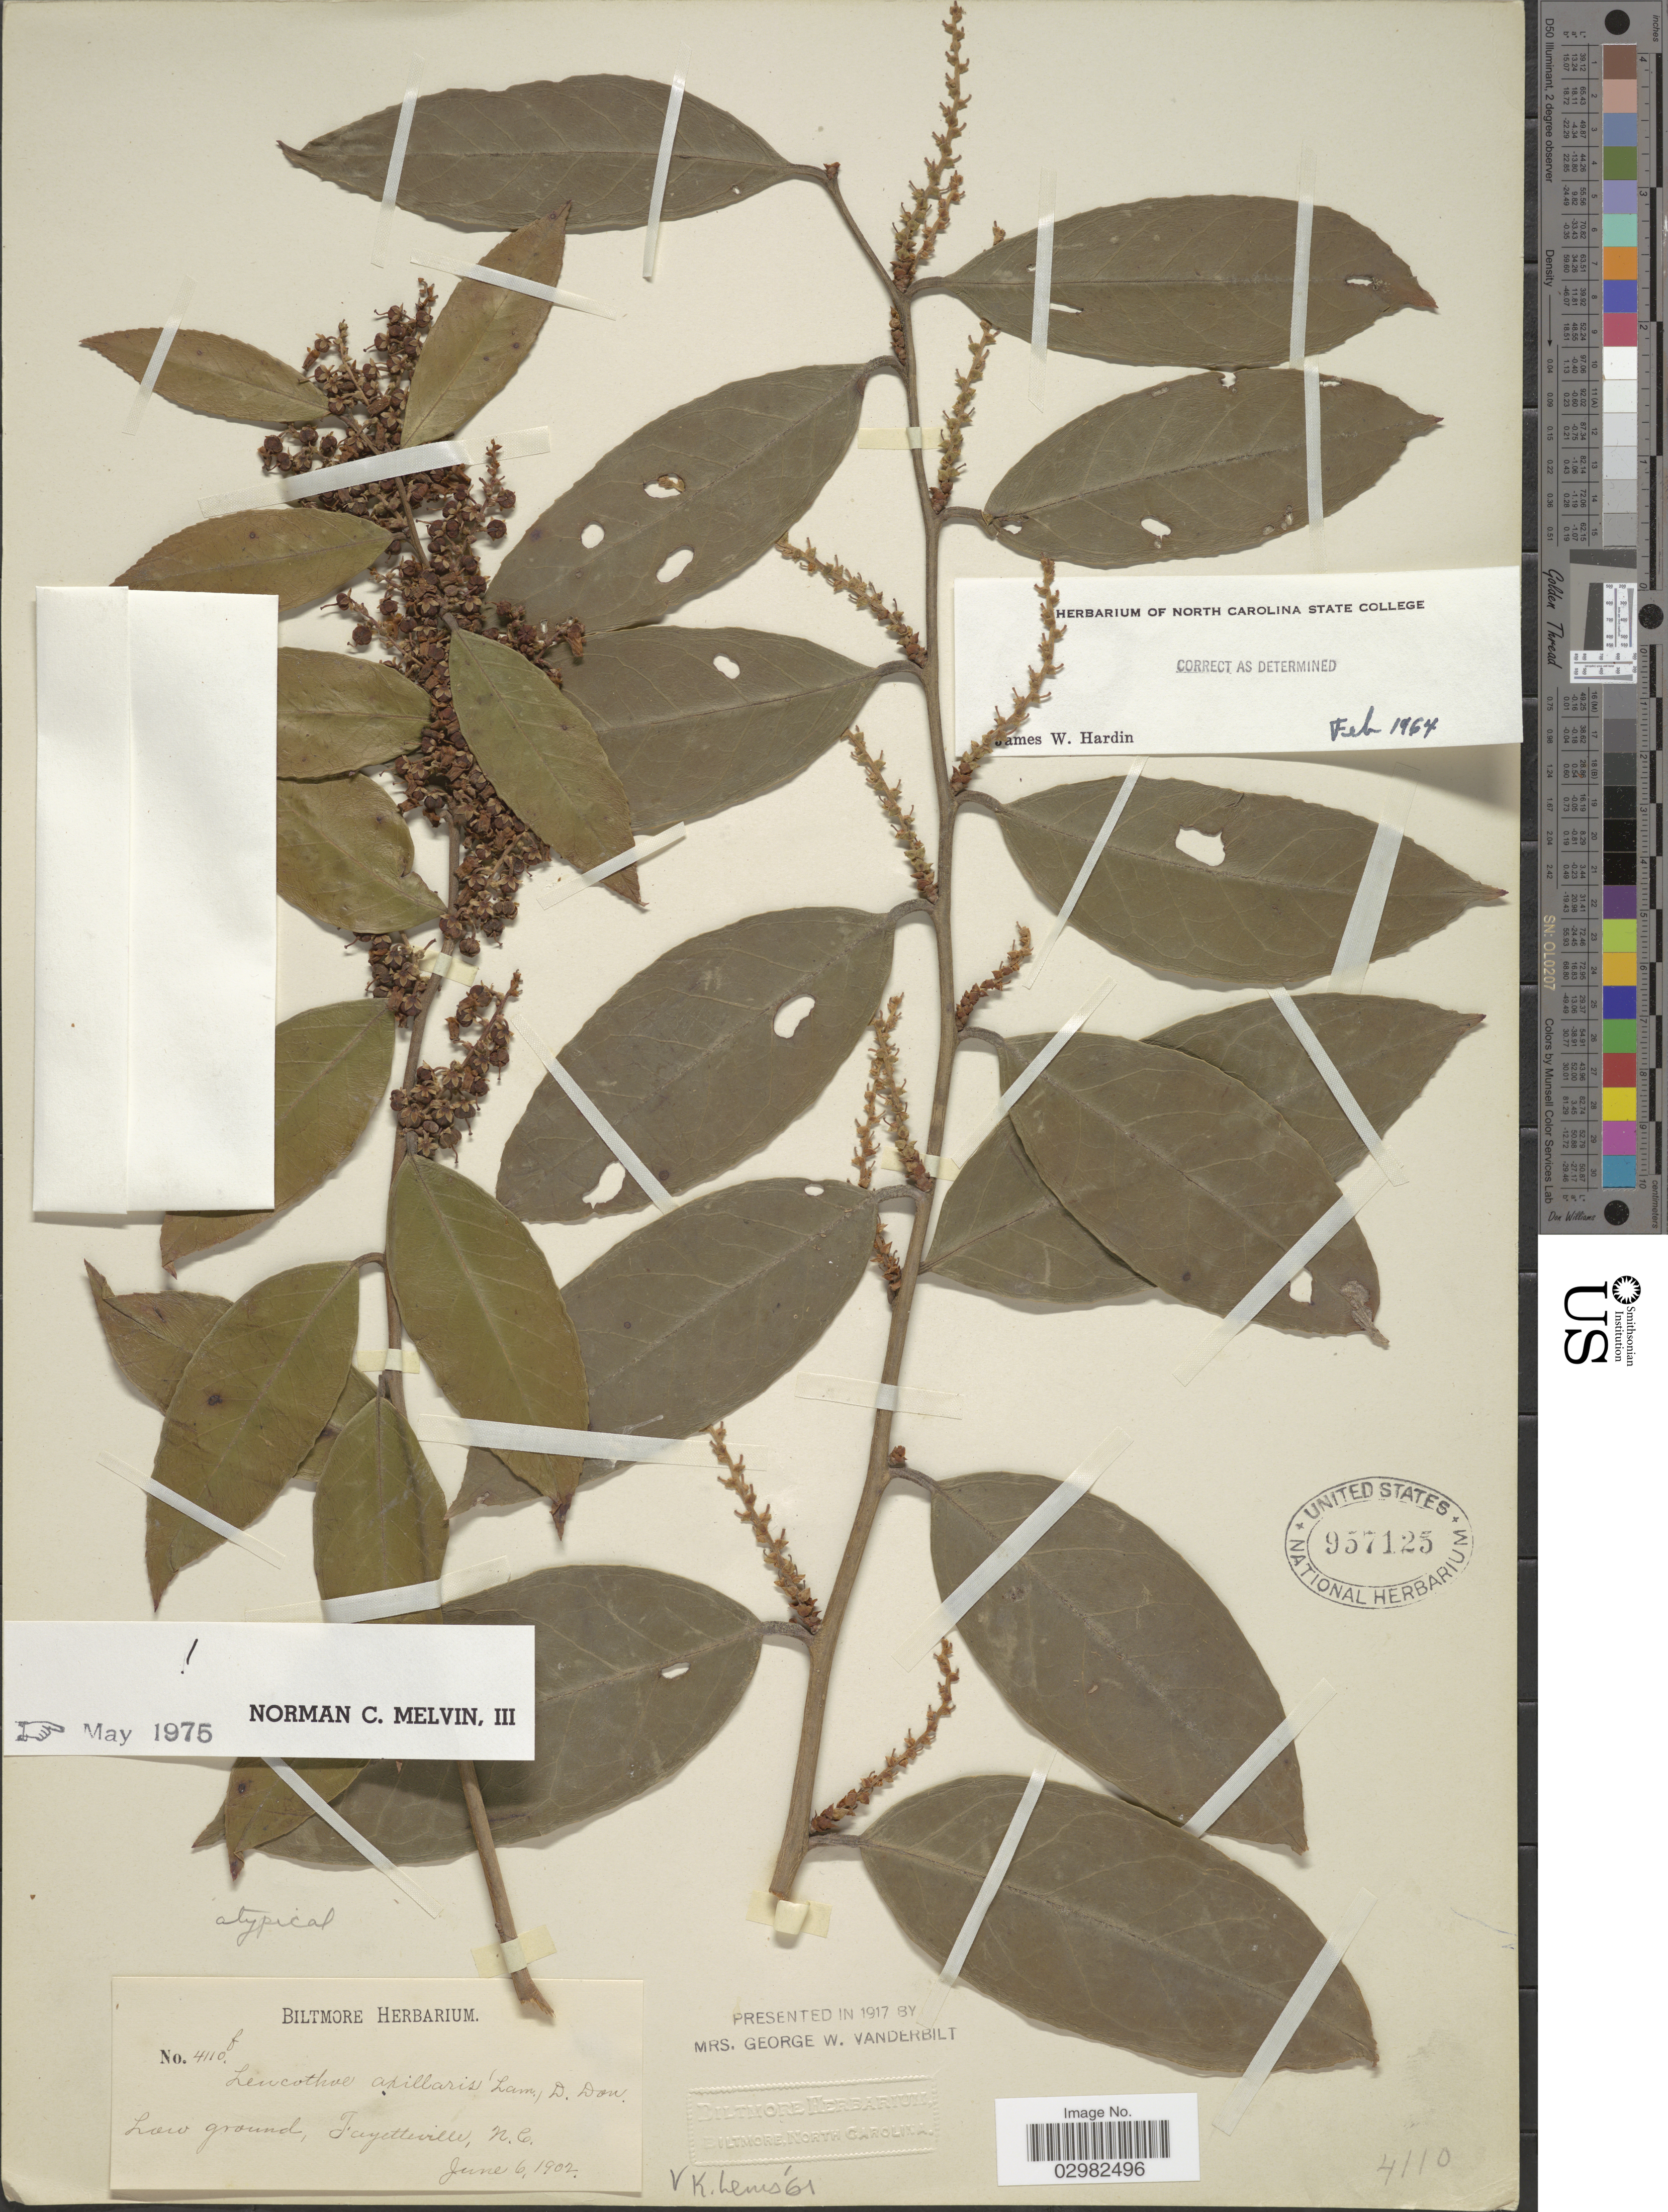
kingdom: Plantae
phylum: Tracheophyta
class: Magnoliopsida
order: Ericales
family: Ericaceae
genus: Leucothoe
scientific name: Leucothoë axillaris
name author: (Lam.) D. Don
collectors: ex herb. Biltmore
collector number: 4110f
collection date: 1902-06-06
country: United States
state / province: North Carolina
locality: Low ground, Tayetteville.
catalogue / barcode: US 957125